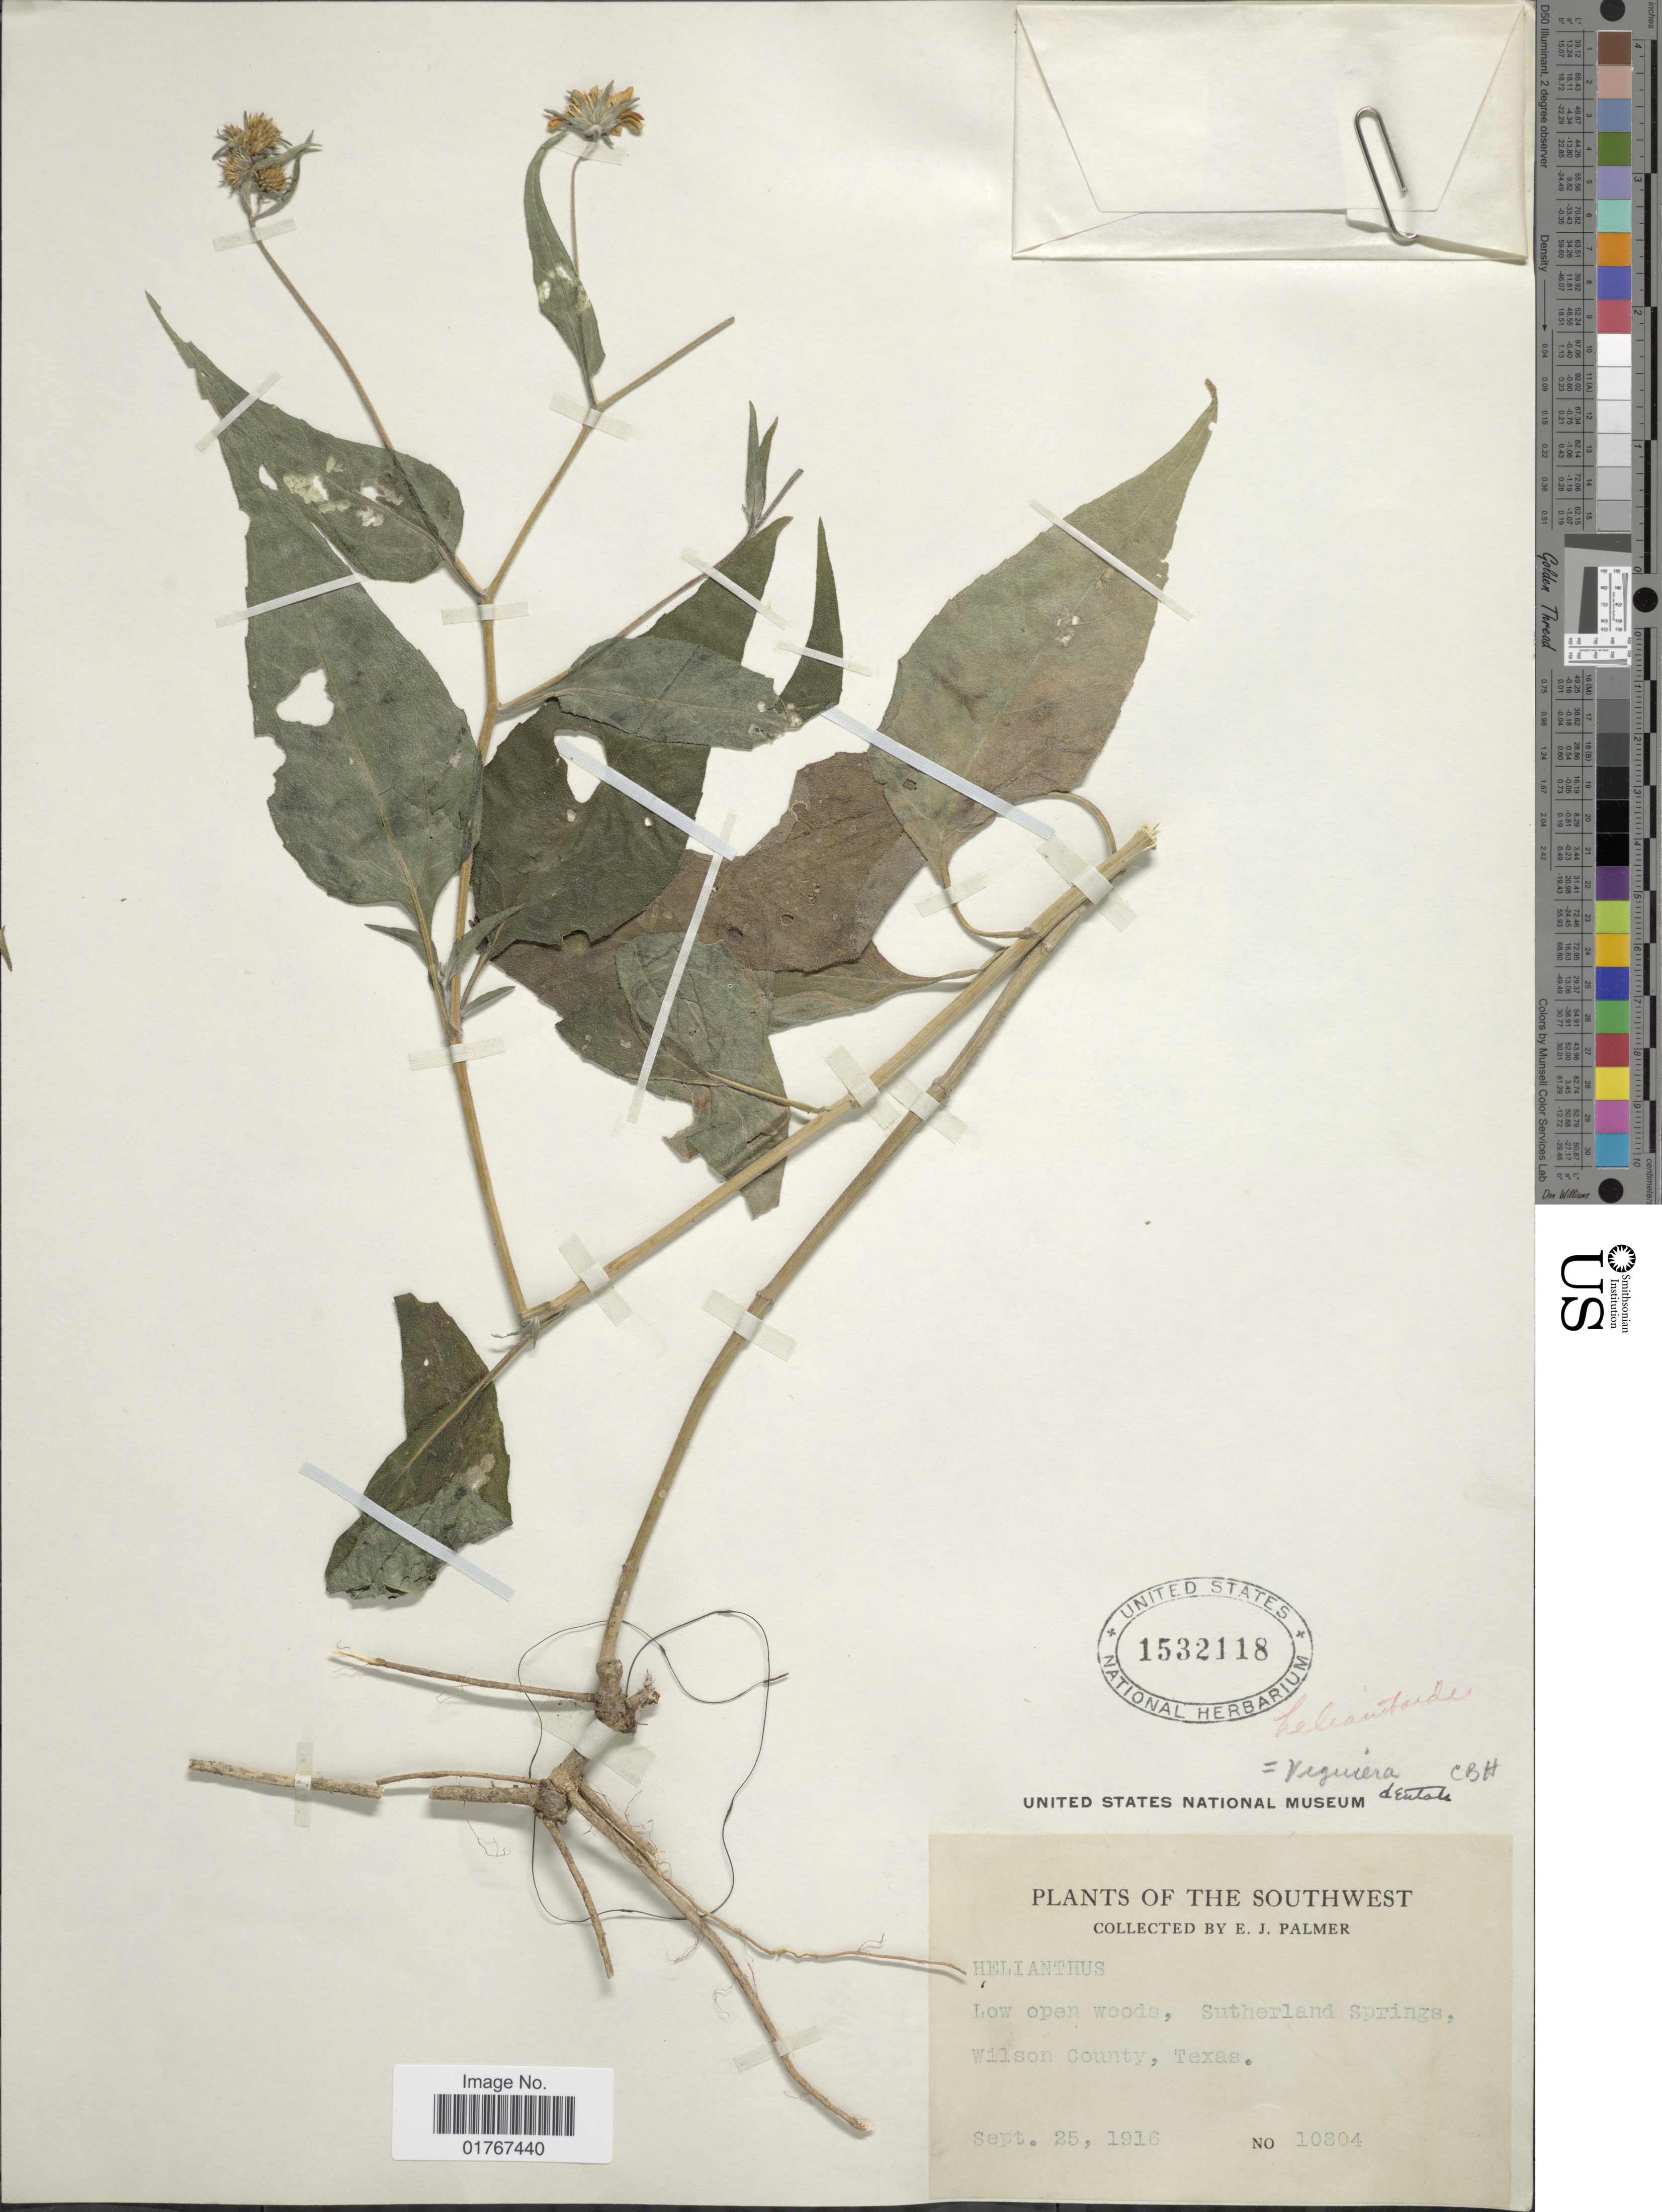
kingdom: Plantae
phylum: Tracheophyta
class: Magnoliopsida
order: Asterales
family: Asteraceae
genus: Viguiera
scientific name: Viguiera dentata var. brevipes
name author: (DC.) S.F. Blake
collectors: E. J. Palmer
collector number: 10804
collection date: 1916-09-25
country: United States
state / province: Texas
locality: The Southwest, Low open woods, Sutherland Springs, Wilson County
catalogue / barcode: US 1532118